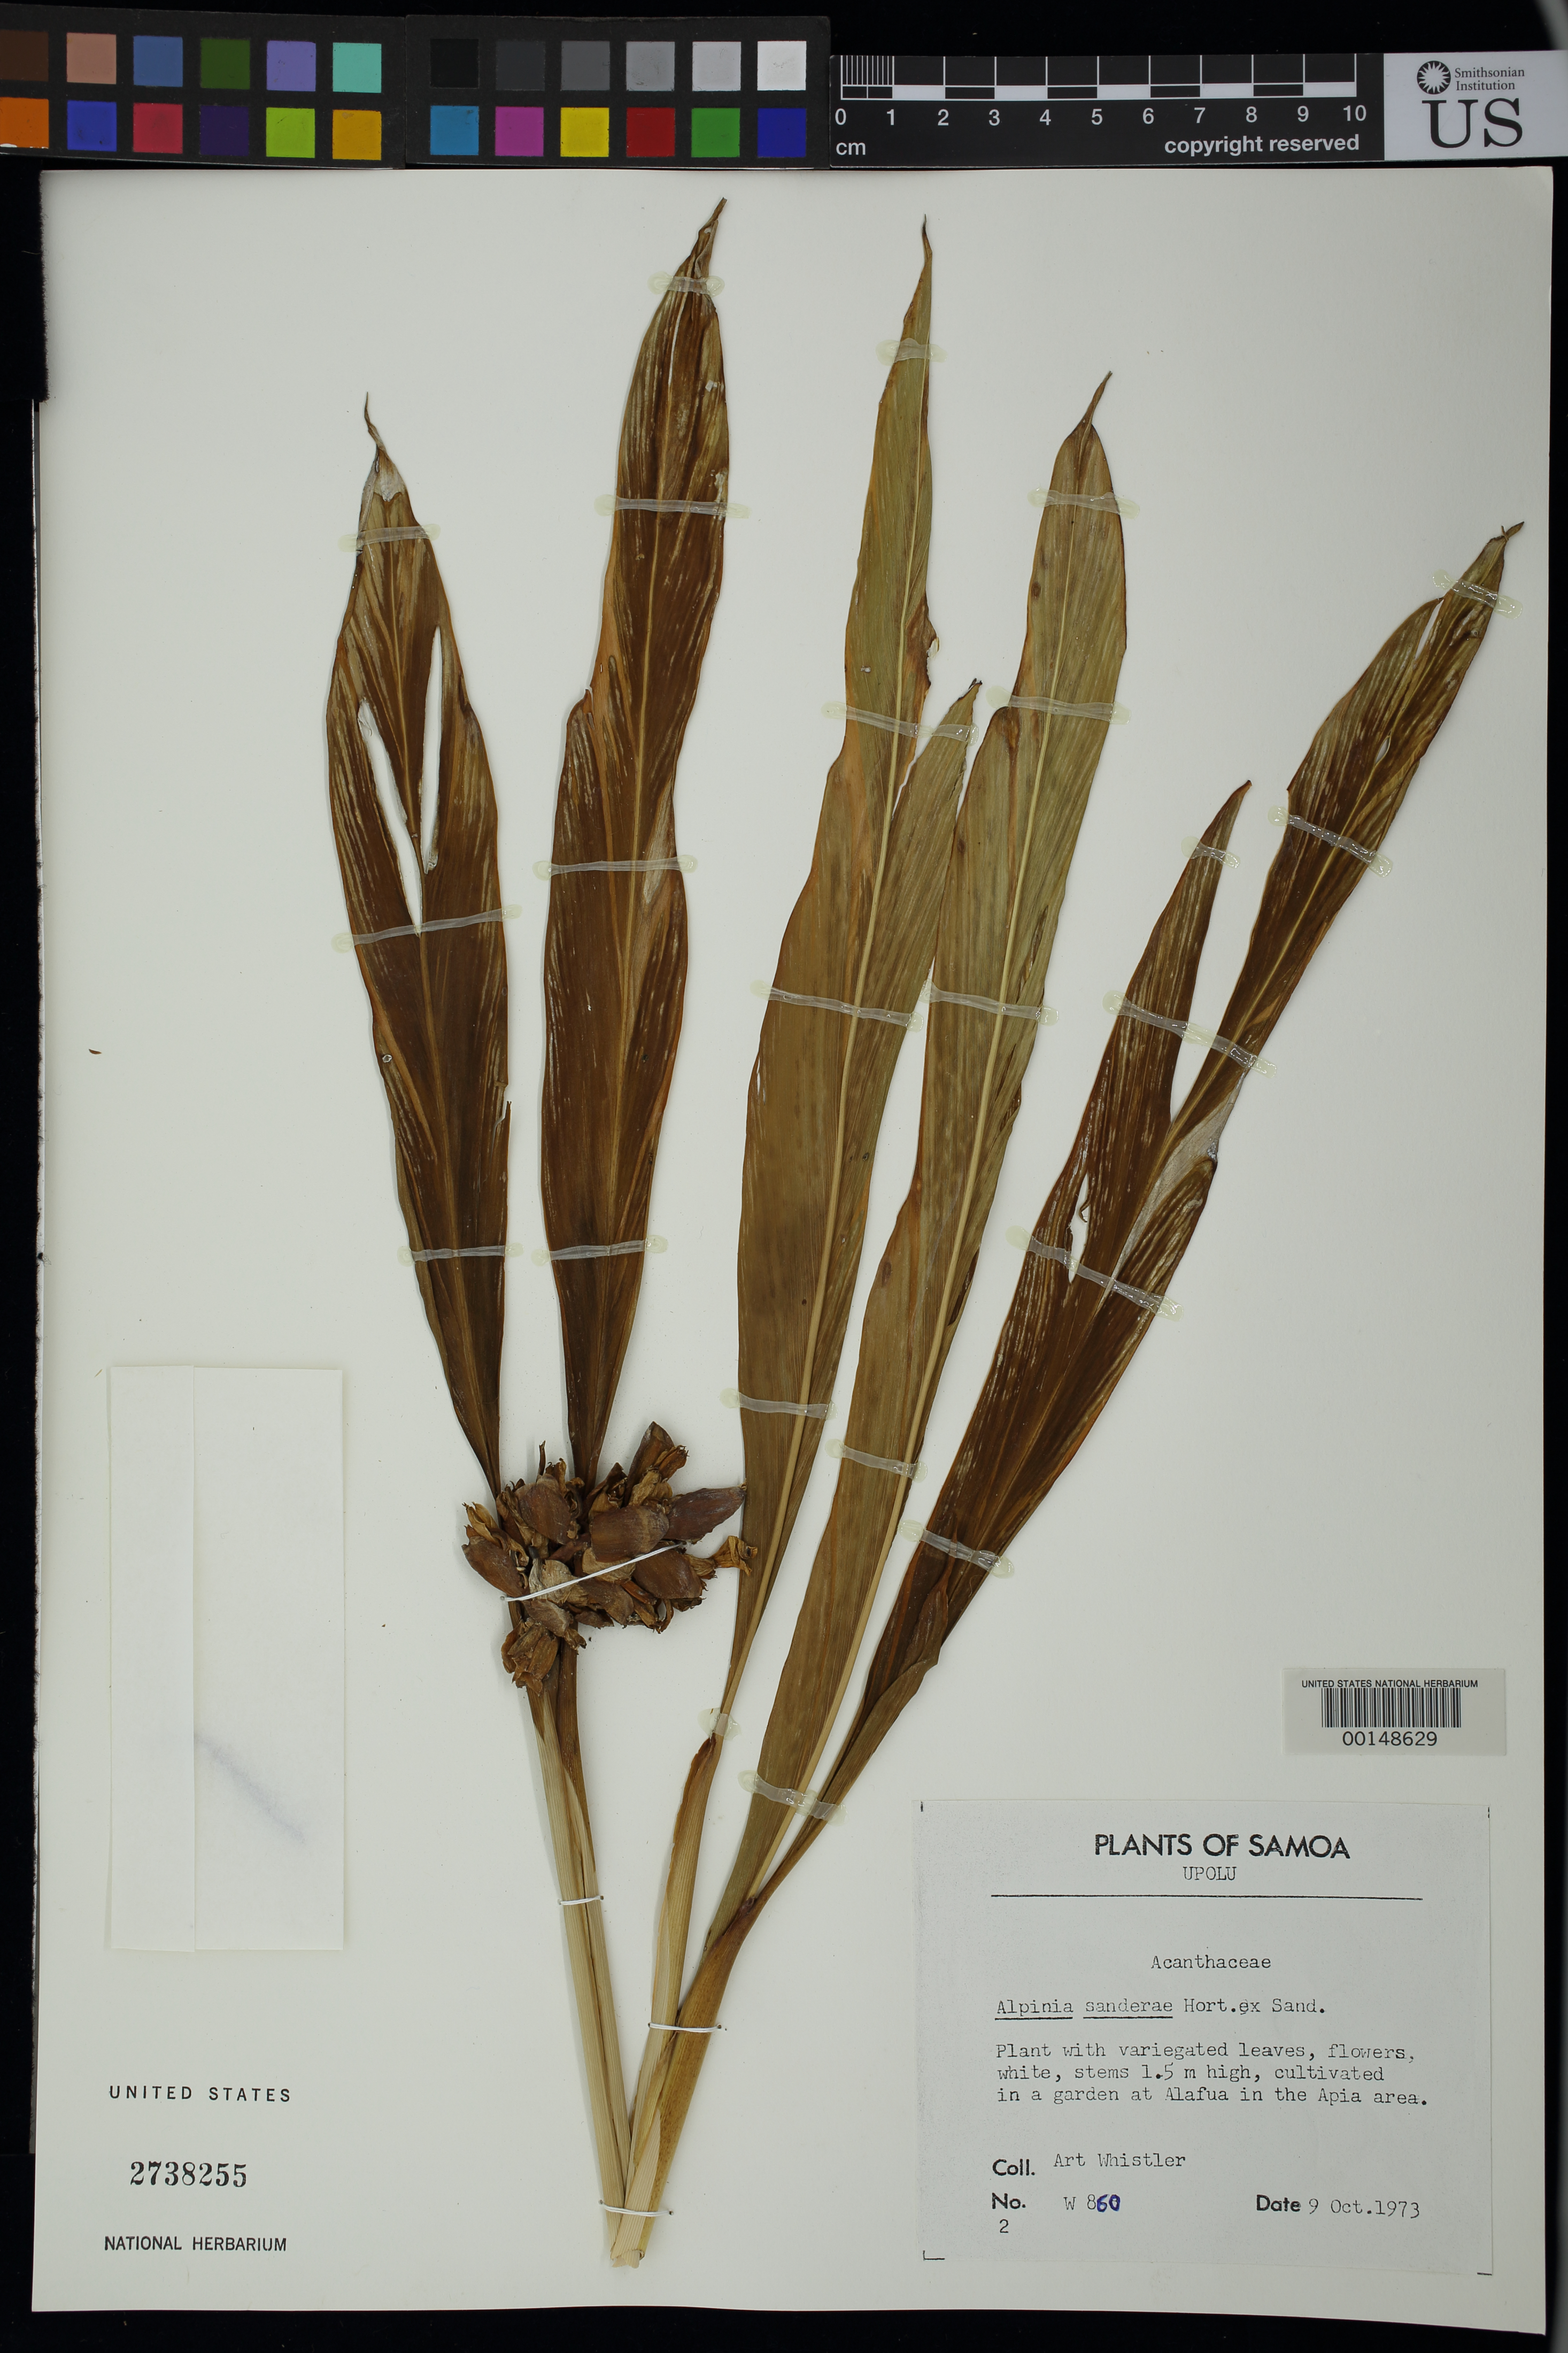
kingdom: Plantae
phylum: Tracheophyta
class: Liliopsida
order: Zingiberales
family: Zingiberaceae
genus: Alpinia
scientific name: Alpinia vittata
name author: W. Bull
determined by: Docot, Rudolph Valentino A.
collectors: A. Whistler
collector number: W860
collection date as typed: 09 Oct 1973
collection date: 1973-10-09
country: Samoa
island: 'Upolu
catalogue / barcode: US 2738255